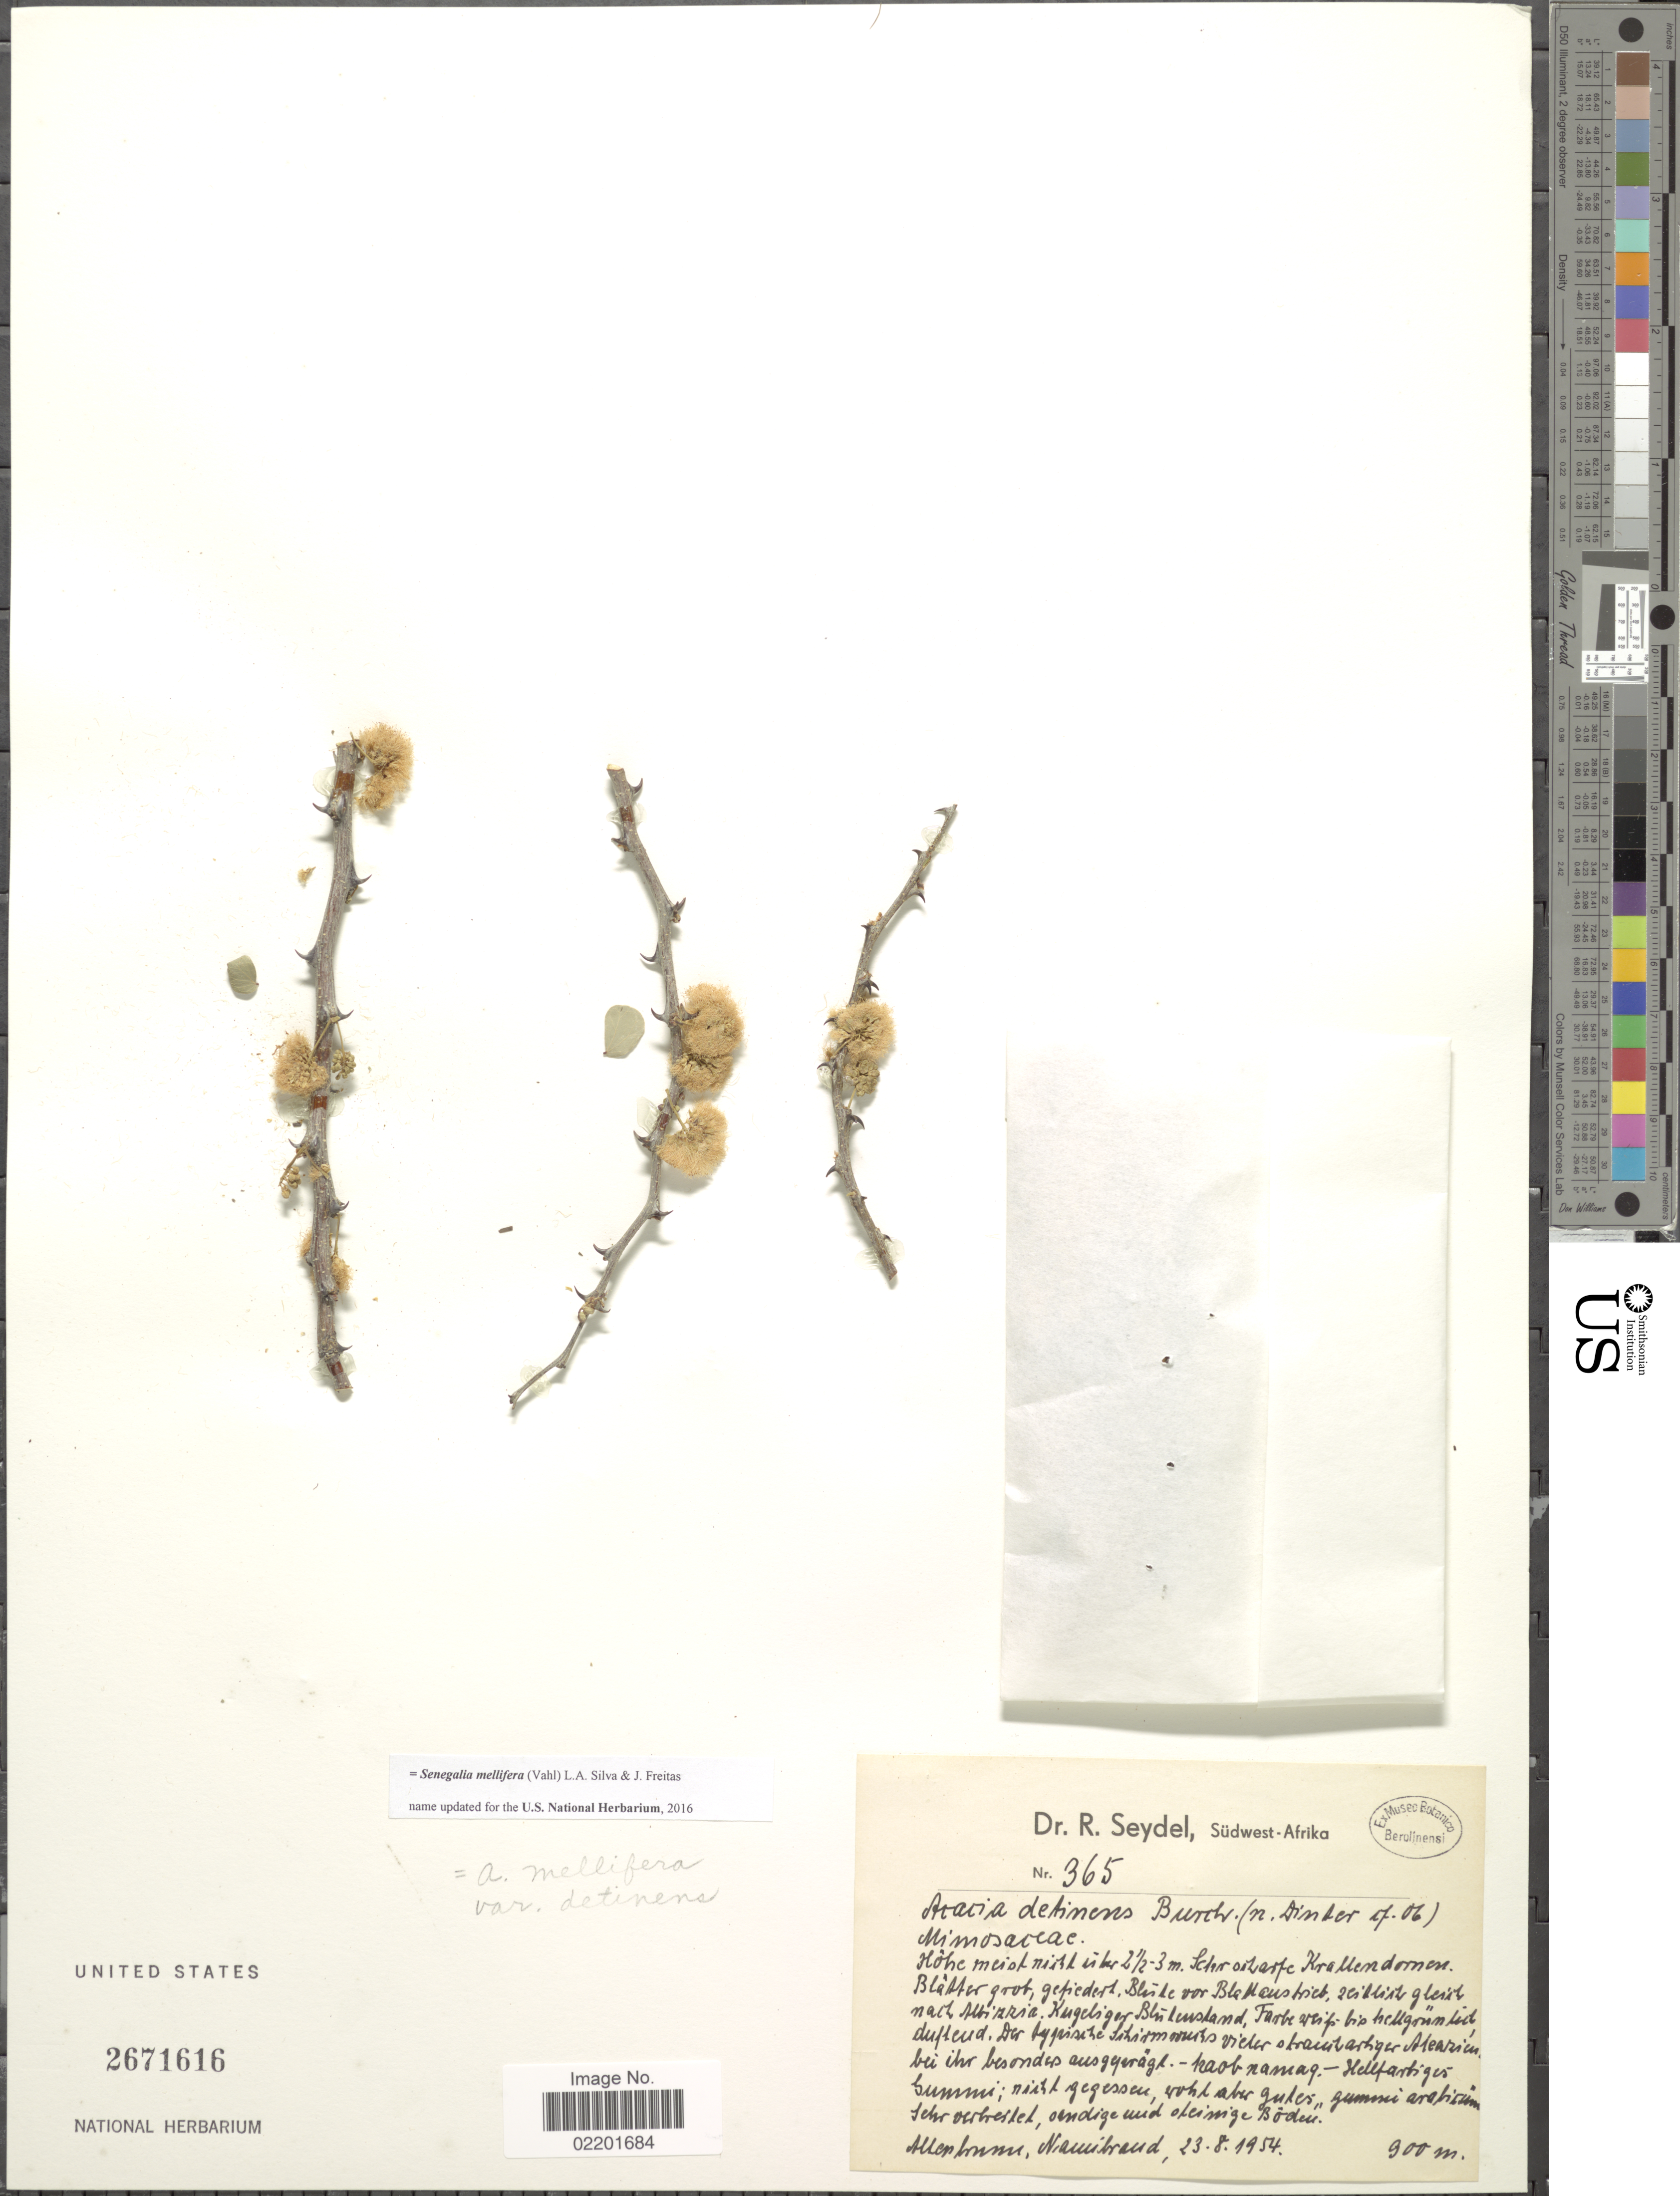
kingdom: Plantae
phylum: Tracheophyta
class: Magnoliopsida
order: Fabales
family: Fabaceae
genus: Senegalia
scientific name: Senegalia mellifera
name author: (Vahl) Seigler & Ebinger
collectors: R. Seydel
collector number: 365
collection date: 1954-08-23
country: Namibia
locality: Sudwest-Africa, [illegible text], Namibrand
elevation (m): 900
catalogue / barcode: US 2671616